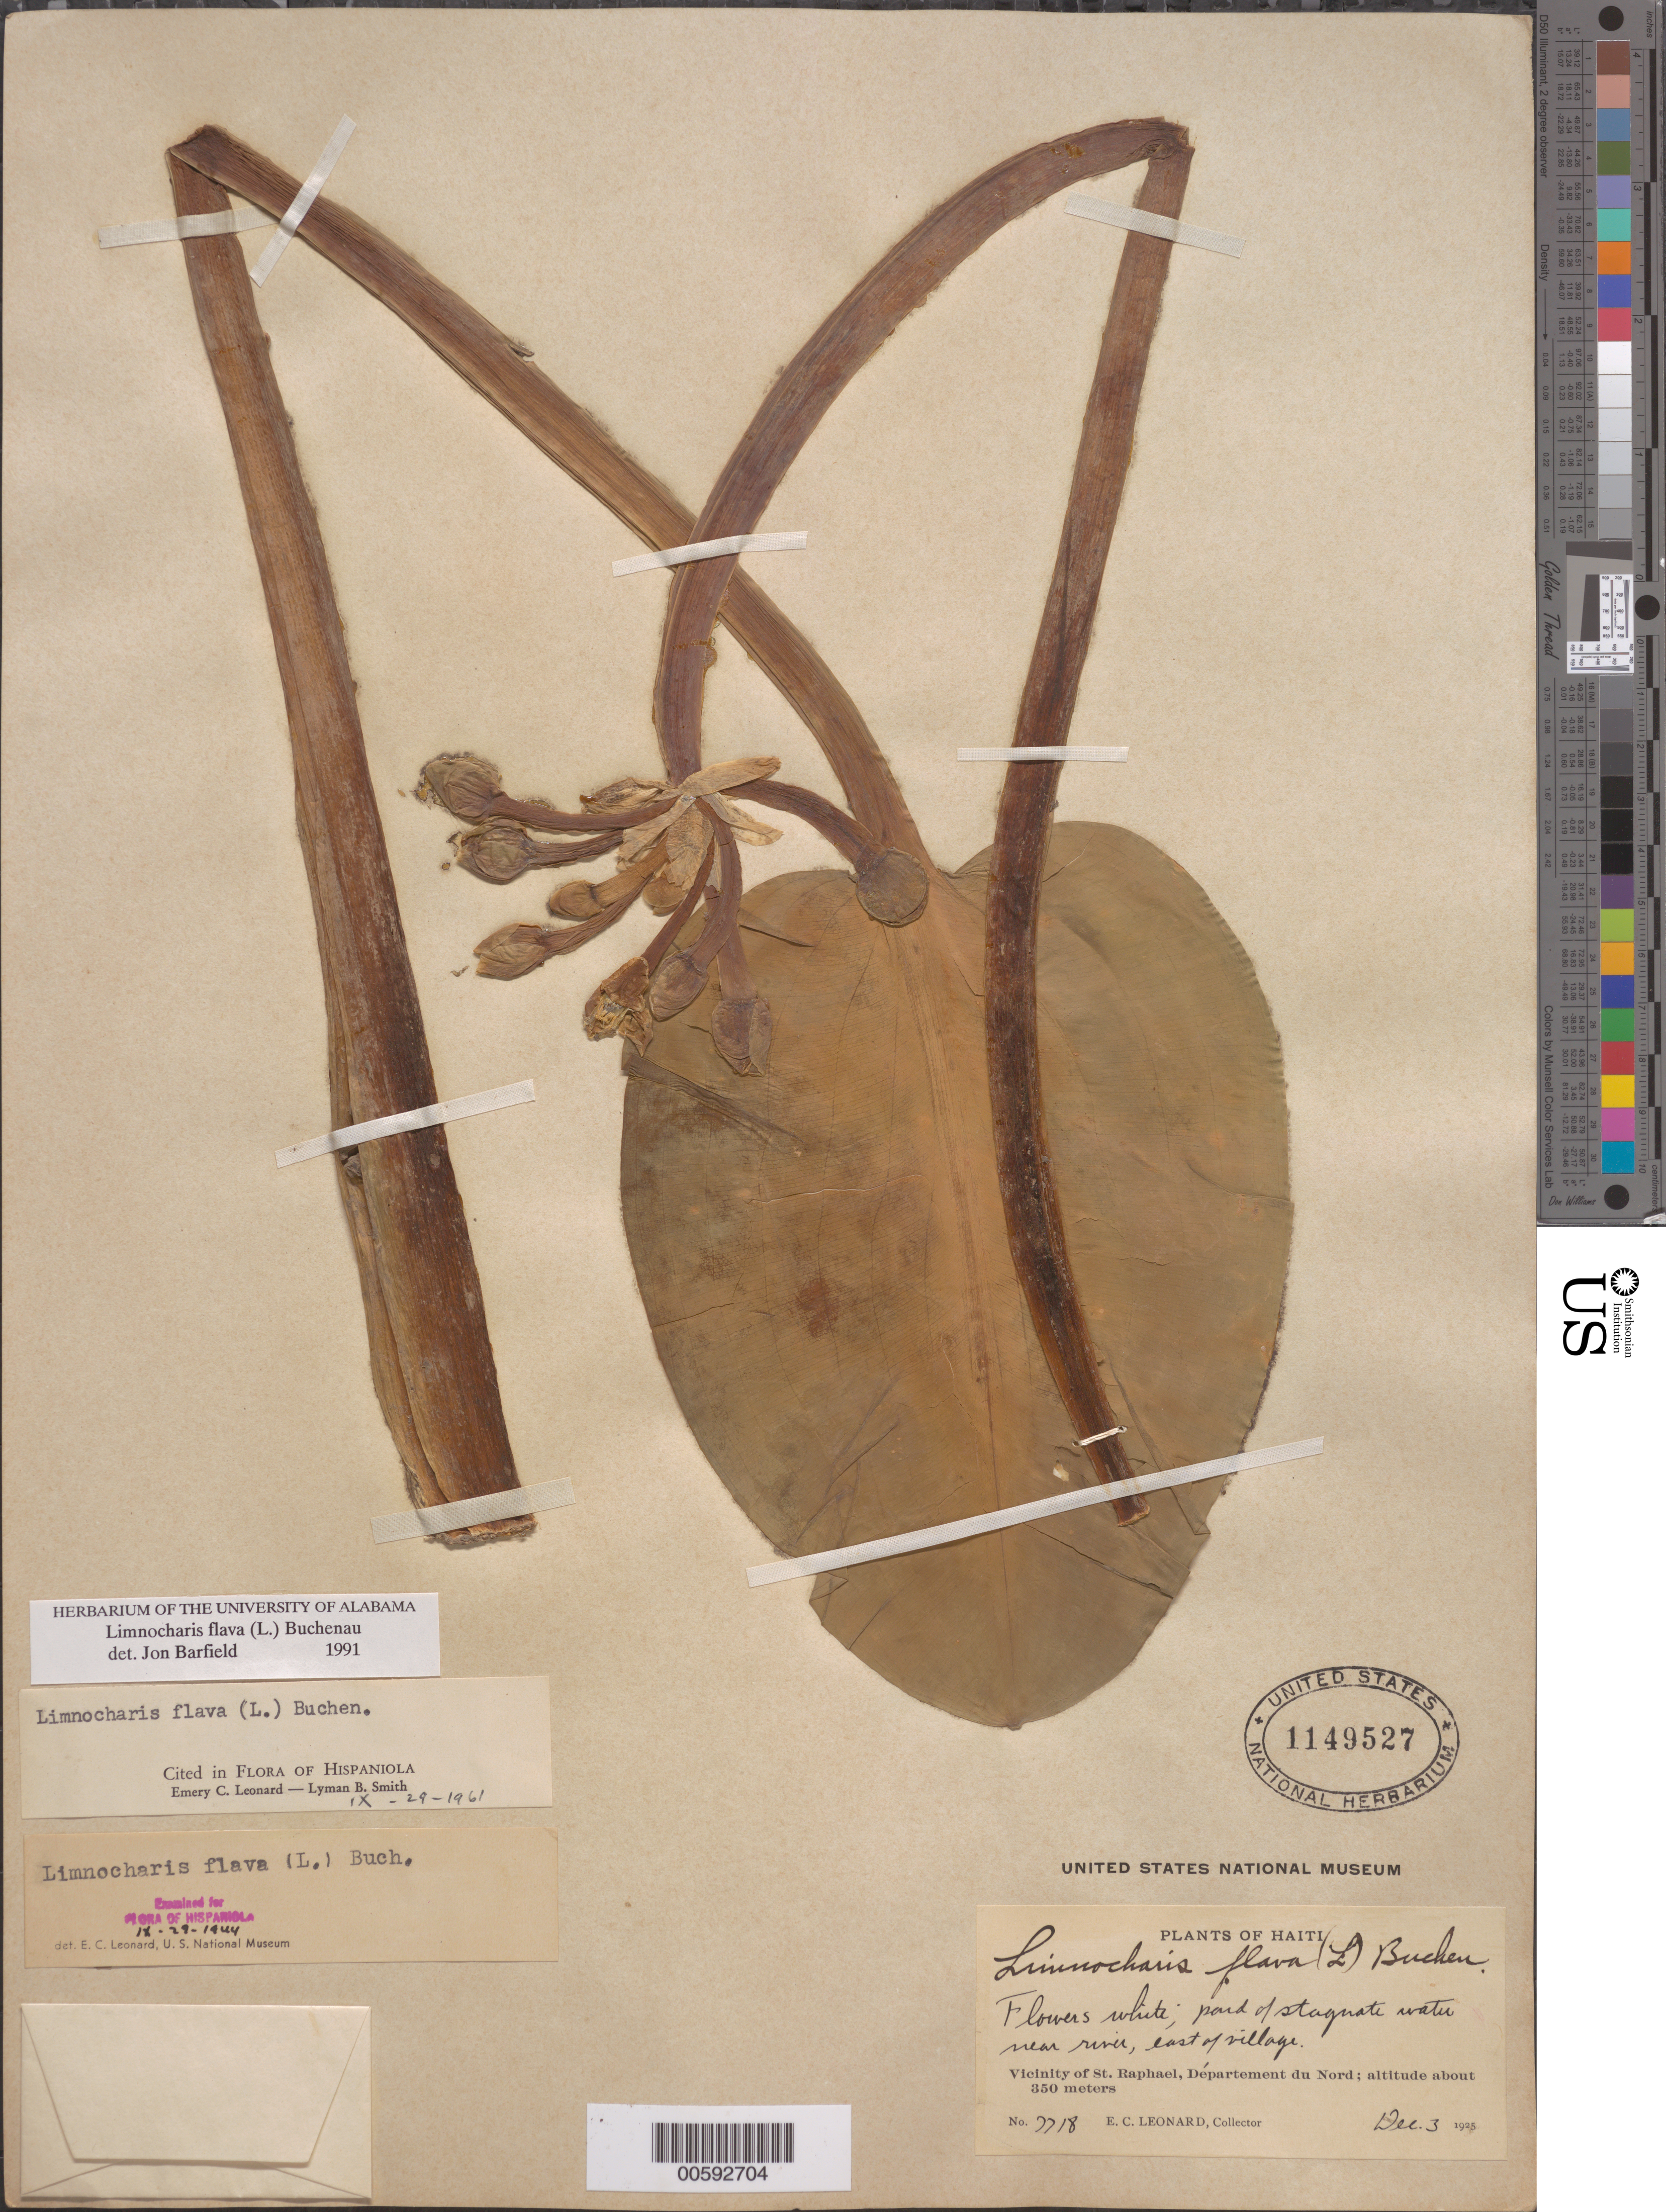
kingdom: Plantae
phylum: Tracheophyta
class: Liliopsida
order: Alismatales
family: Alismataceae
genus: Limnocharis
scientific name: Limnocharis flava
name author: (L.) Buchenau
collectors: E. C. Leonard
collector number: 7718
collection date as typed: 03 Dec 1925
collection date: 1925-12-03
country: Haiti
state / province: Nord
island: Hispaniola Island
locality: St. Raphael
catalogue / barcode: US 1149527